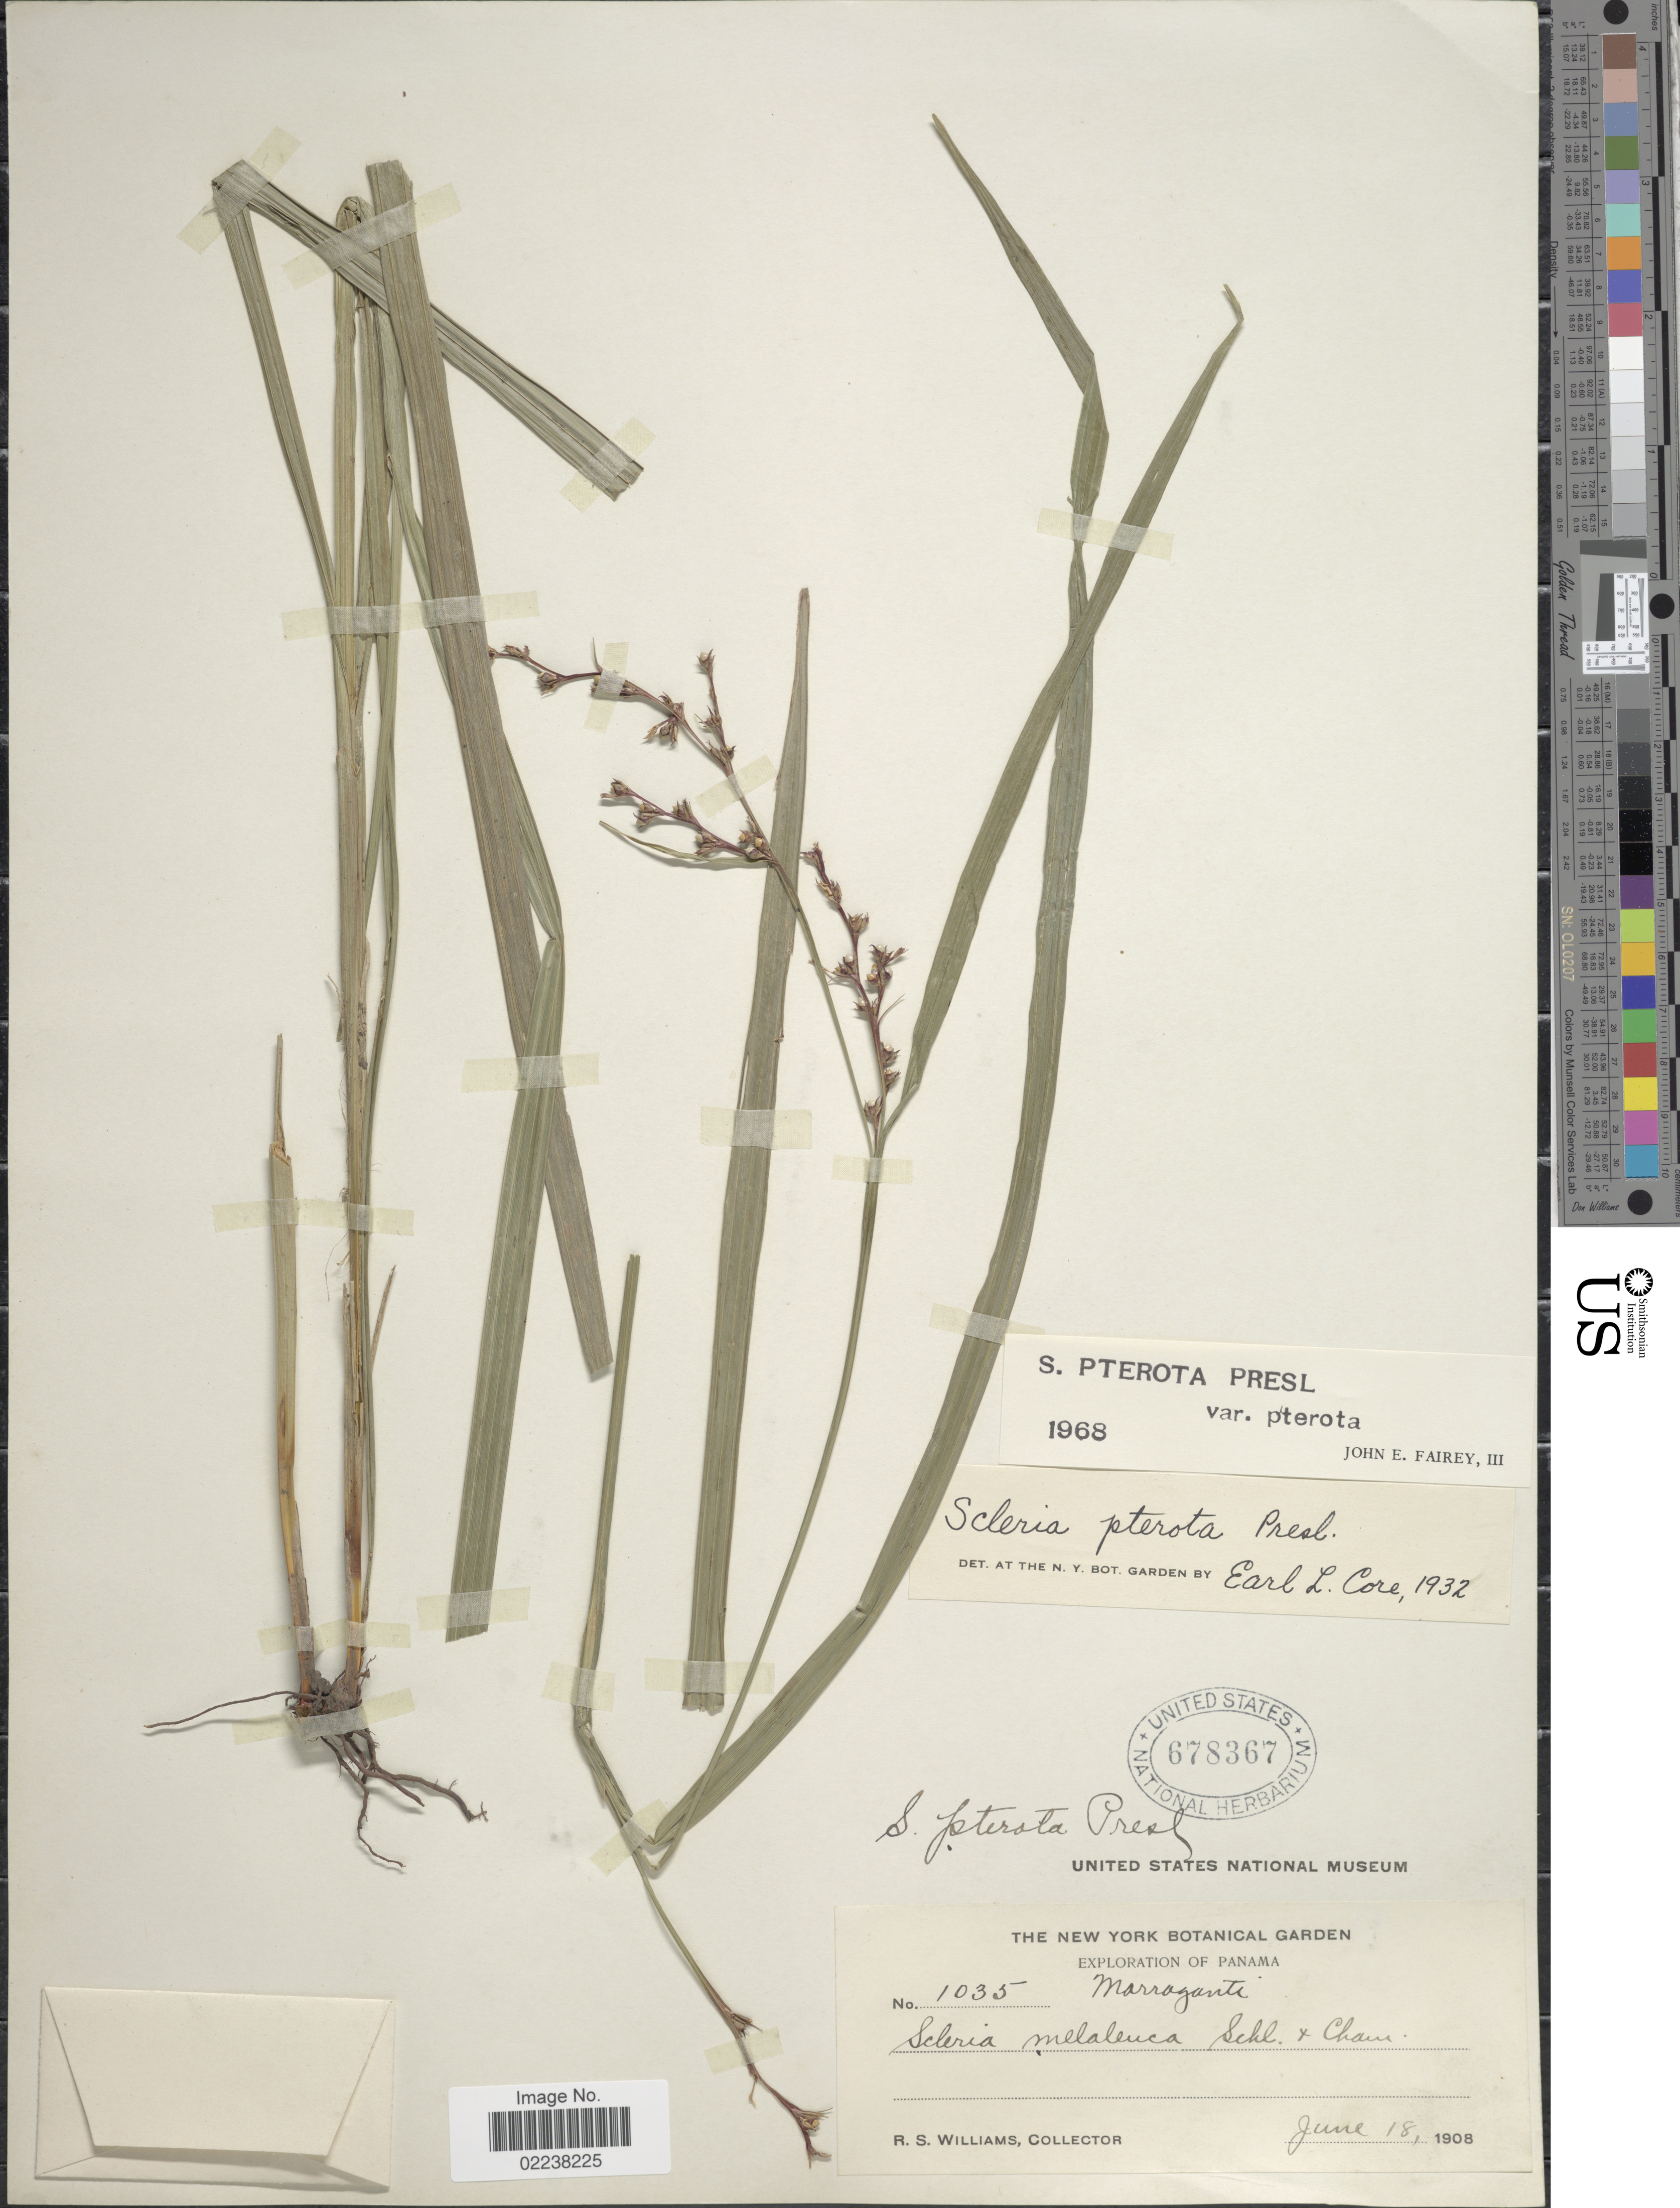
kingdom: Plantae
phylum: Tracheophyta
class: Liliopsida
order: Poales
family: Cyperaceae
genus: Scleria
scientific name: Scleria gaertneri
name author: Raddi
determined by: Strong, Mark T., (BOT), Smithsonian Institution - National Museum of Natural History (UNITED STATES)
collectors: R. S. Williams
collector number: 1035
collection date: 1908-06-18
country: Panama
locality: Marraganti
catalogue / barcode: US 678367